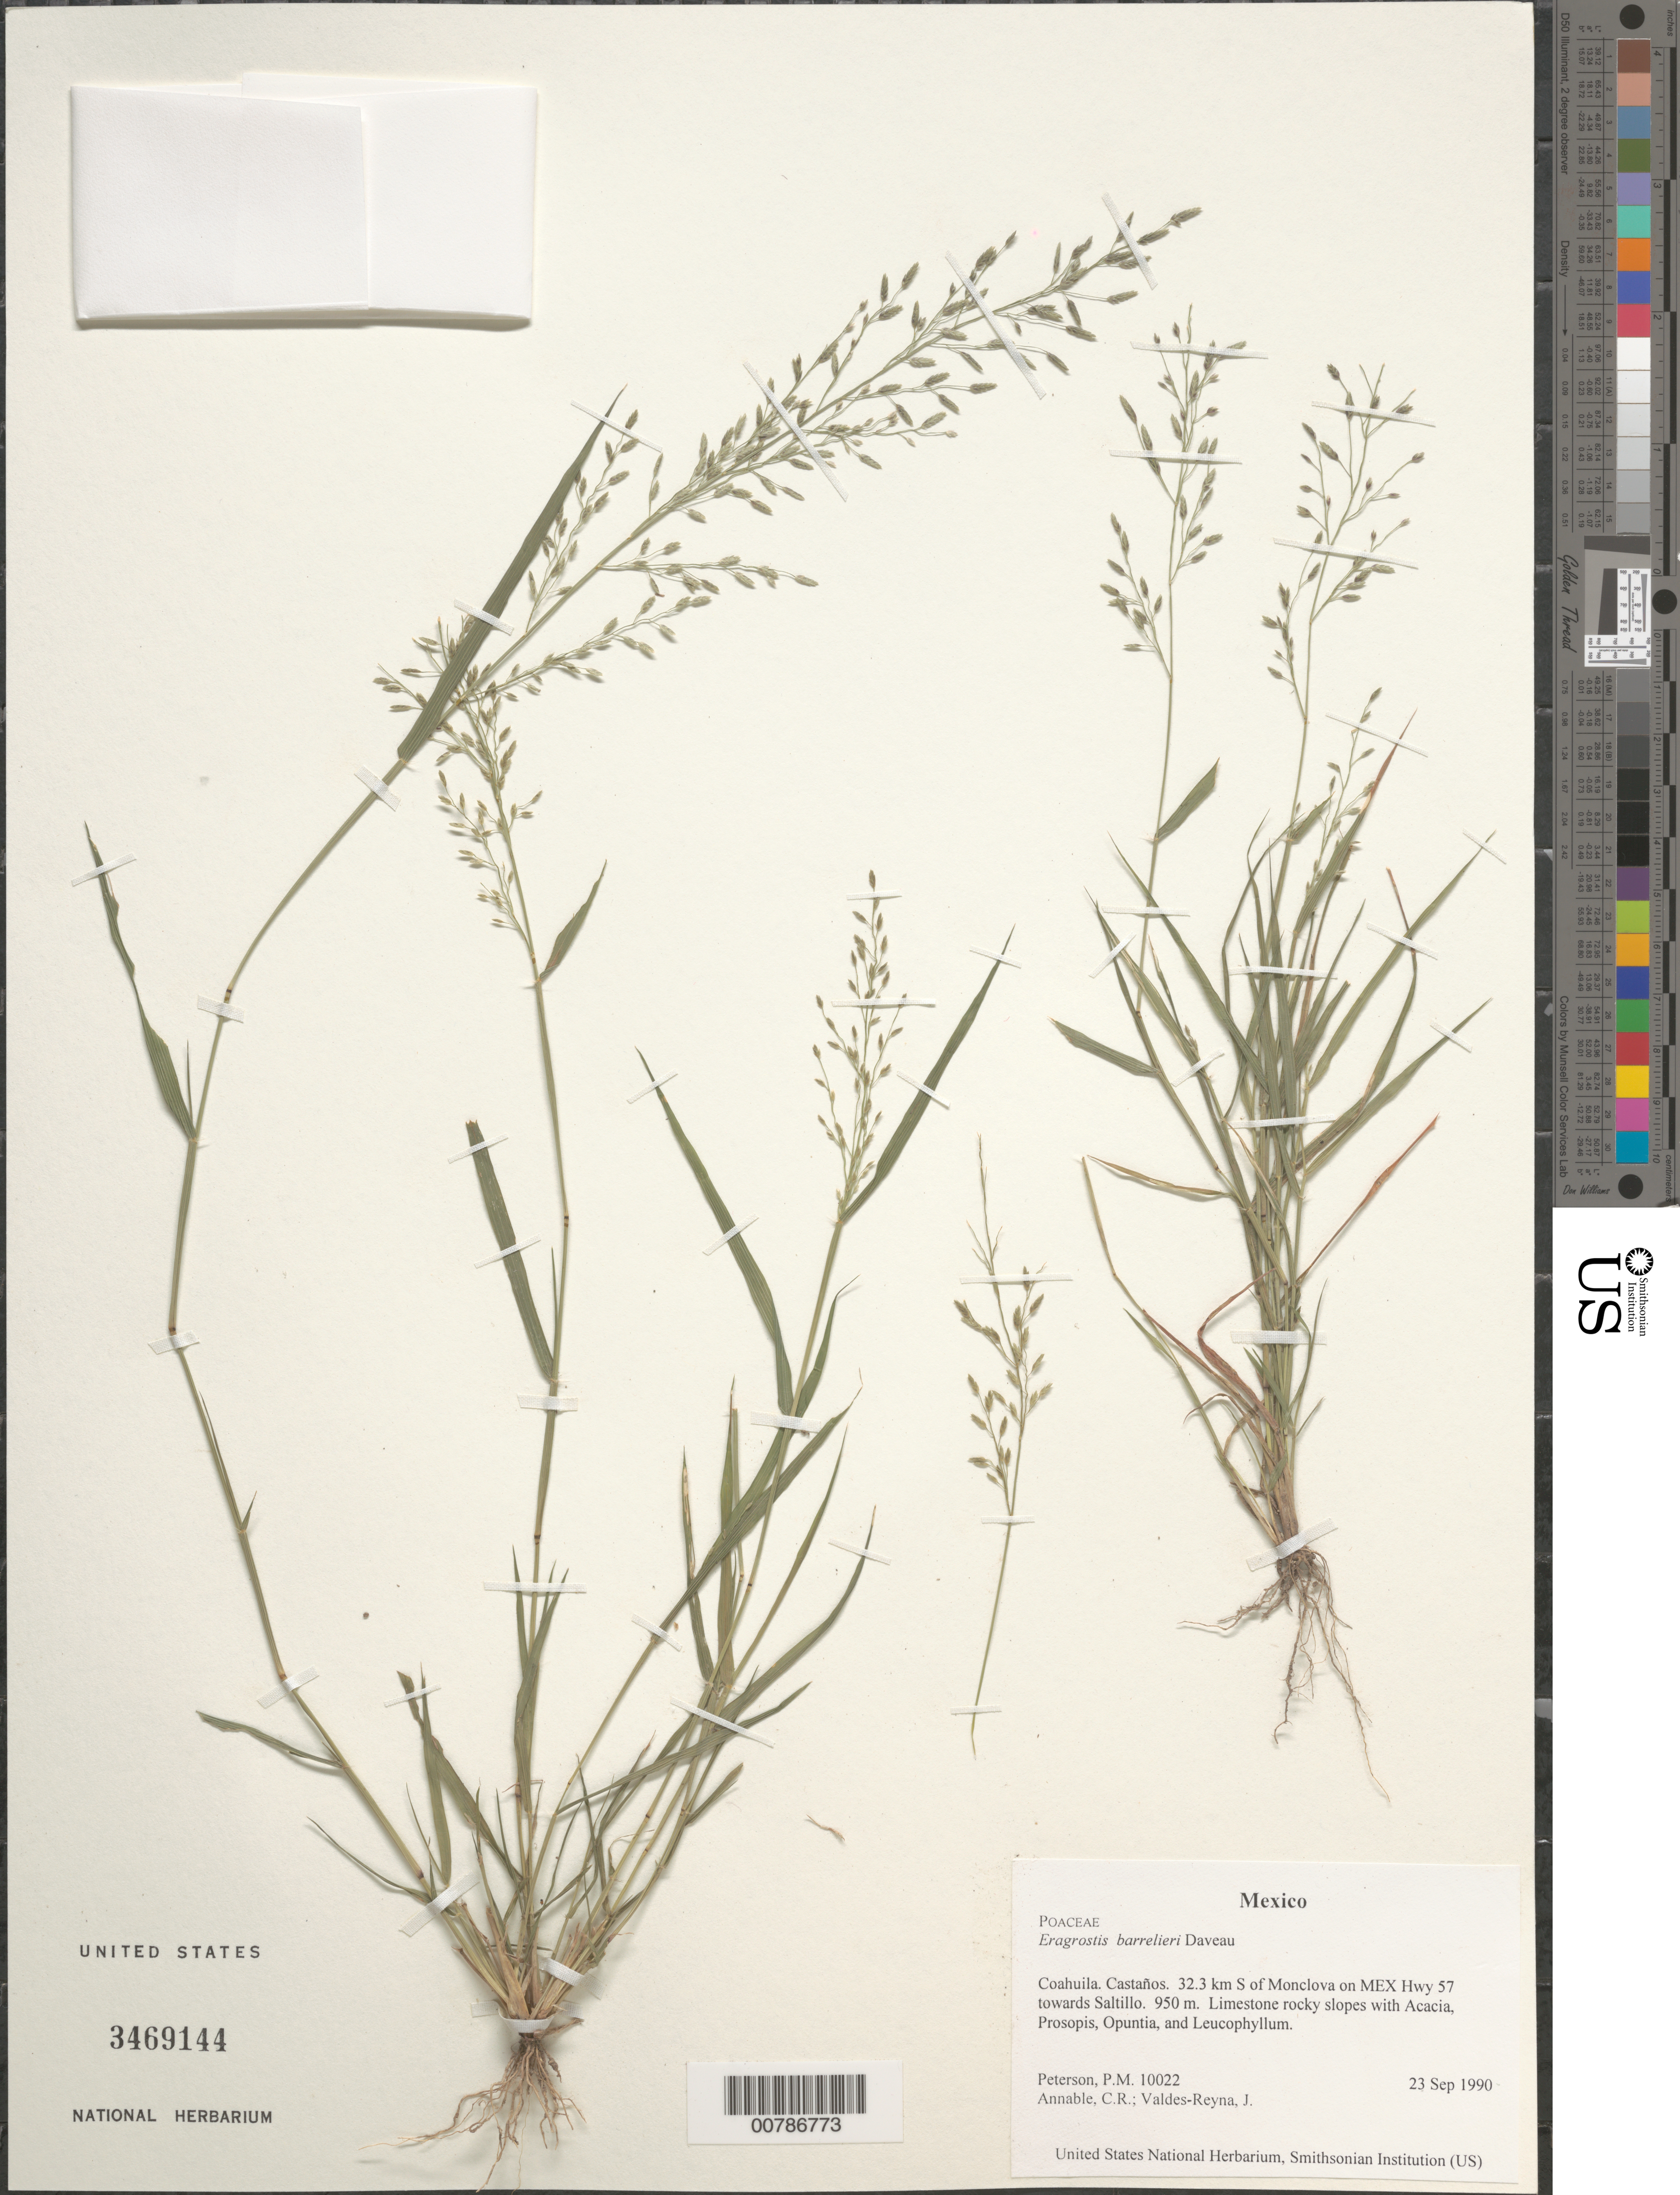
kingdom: Plantae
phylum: Tracheophyta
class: Liliopsida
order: Poales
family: Poaceae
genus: Eragrostis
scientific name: Eragrostis barrelieri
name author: Daveau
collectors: P. M. Peterson, C. R. Annable & J. Valdés-Reyna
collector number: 10022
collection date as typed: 23 Sep 1990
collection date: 1990-09-23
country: Mexico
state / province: Coahuila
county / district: Castaños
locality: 32.3 km S of Monclova on MEX Hwy 57 towards Saltillo.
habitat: Limestone rocky slopes with Acacia, Prosopis, Opuntia, and Leucophyllum.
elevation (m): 950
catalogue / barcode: US 3469144